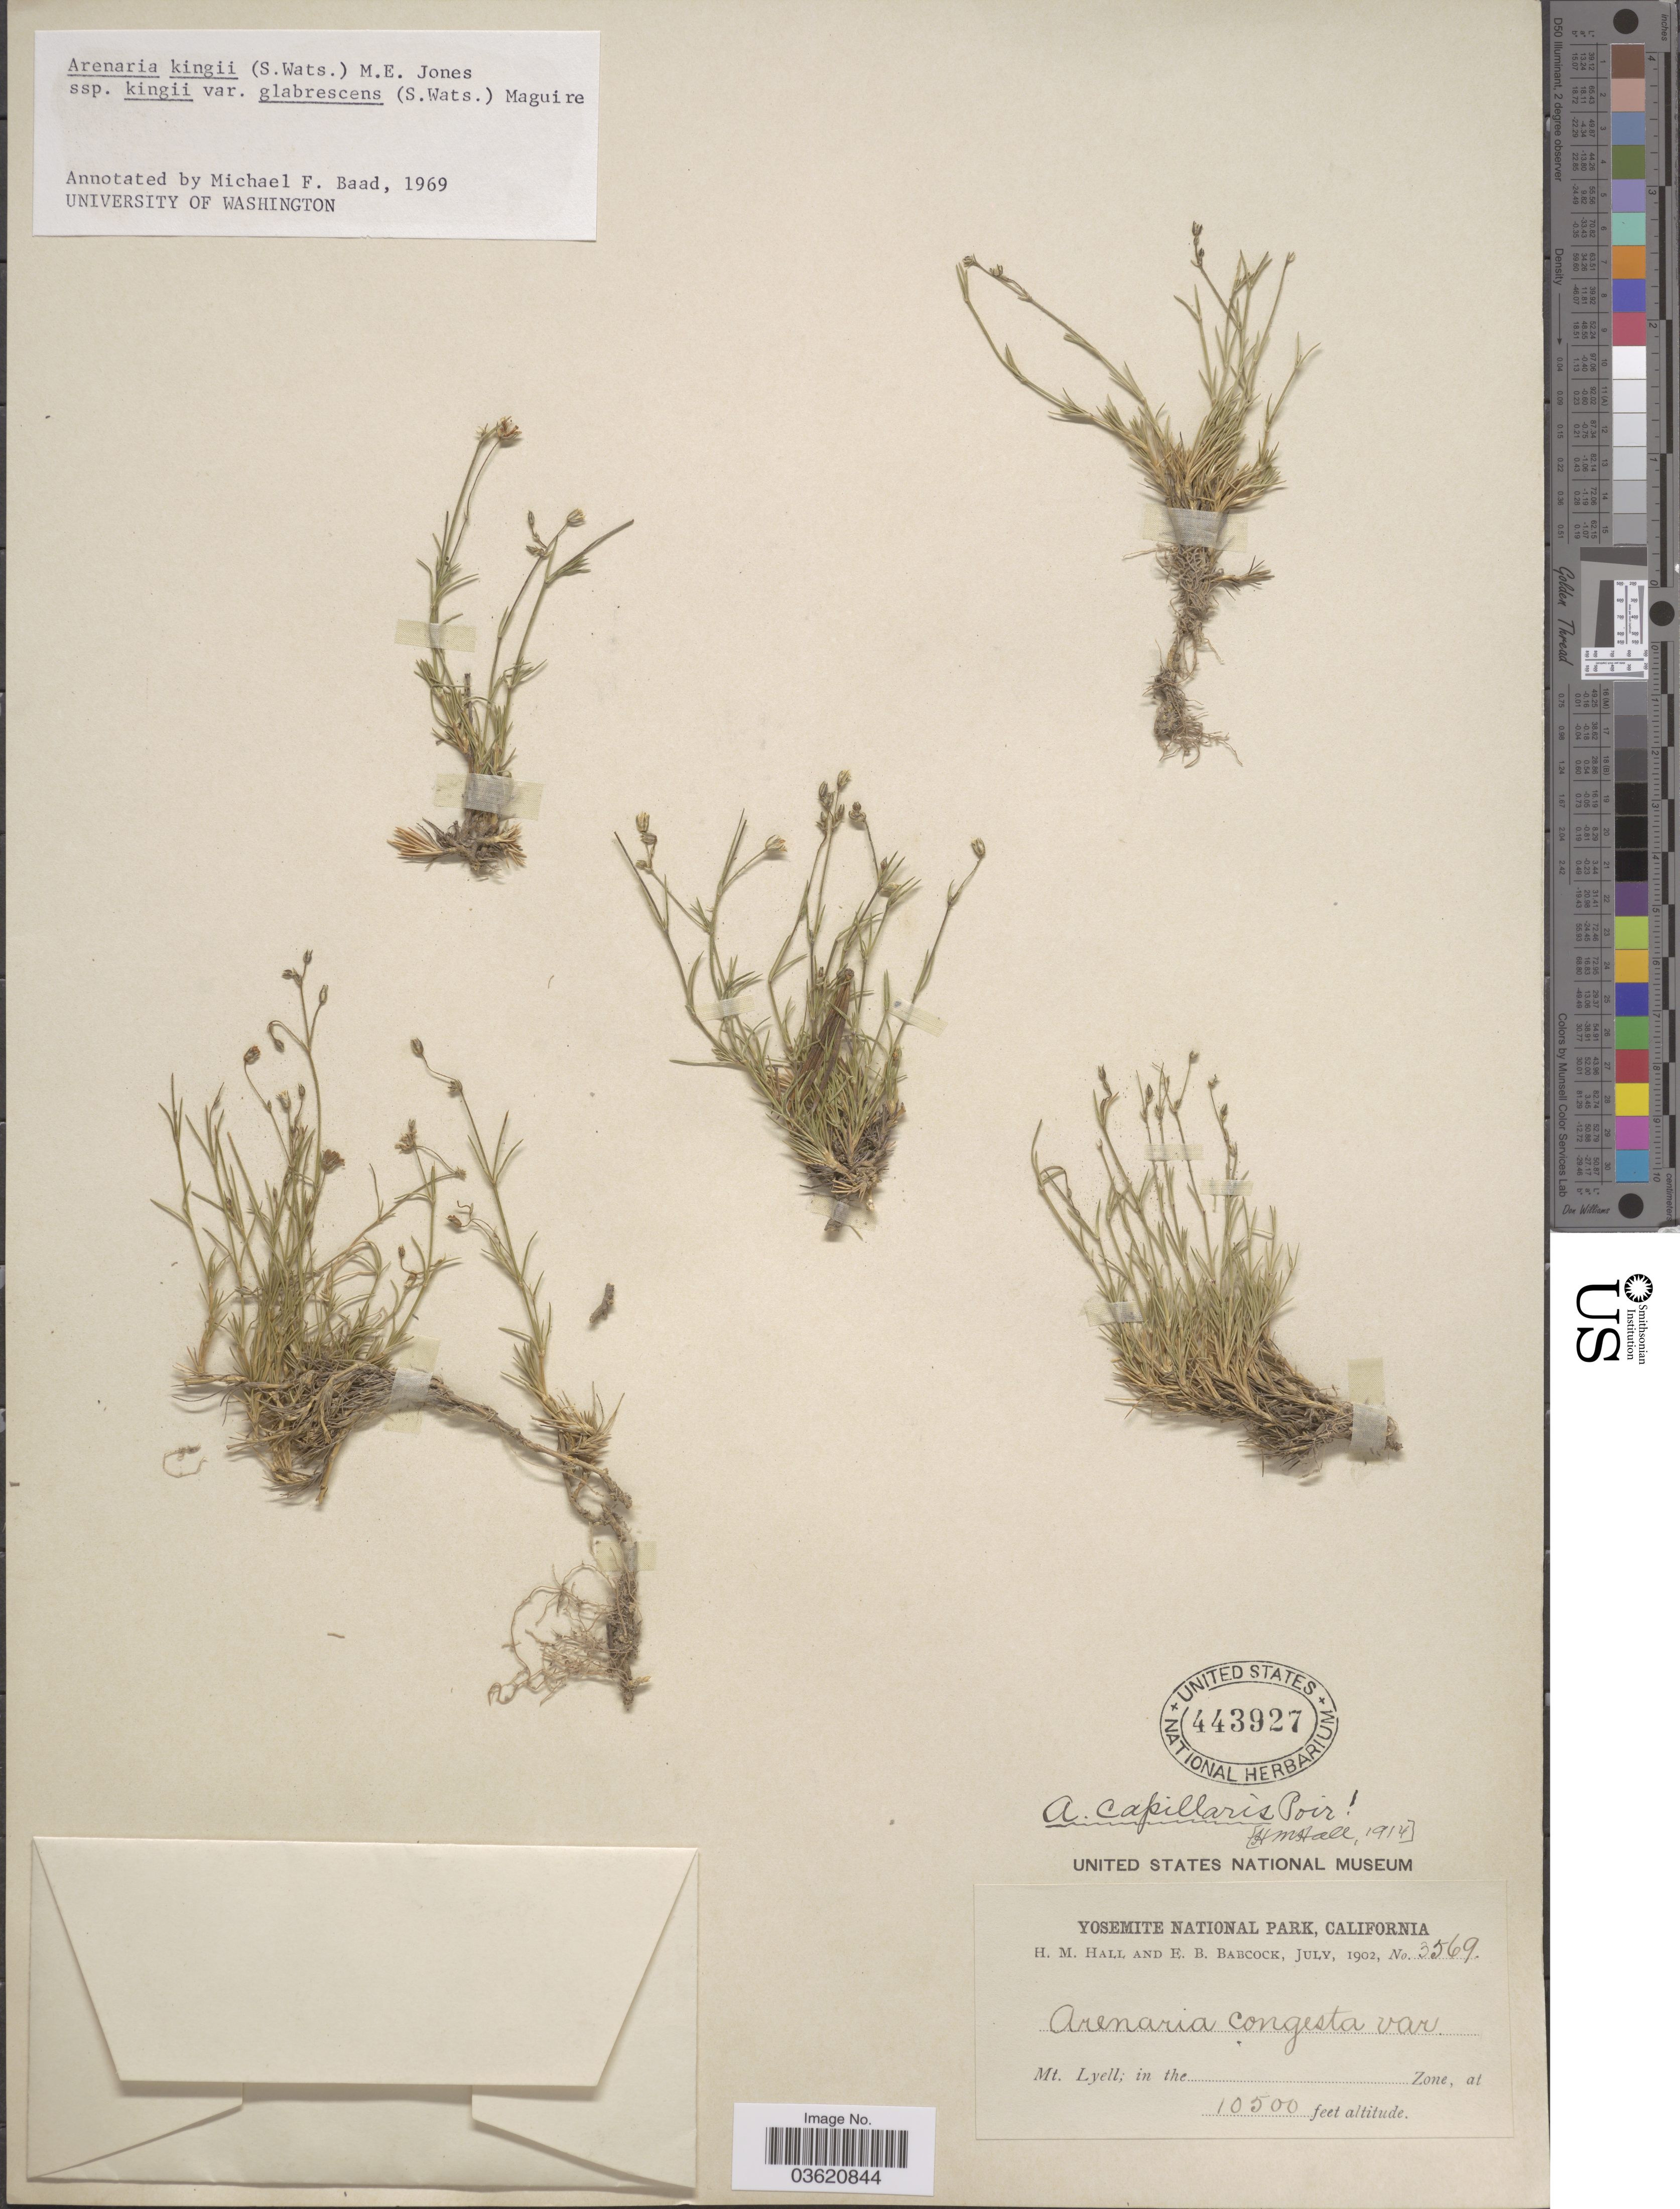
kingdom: Plantae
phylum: Tracheophyta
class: Magnoliopsida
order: Caryophyllales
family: Caryophyllaceae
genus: Eremogone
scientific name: Eremogone kingii var. glabrescens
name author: (S. Watson) Dorn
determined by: U.S. National Herbarium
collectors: H. M. Hall & E. B. Babcock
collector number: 3569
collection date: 1902-07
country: United States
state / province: California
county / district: Mariposa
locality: Yosemite National Park. Mt. Lyell.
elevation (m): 3200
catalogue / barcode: US 443927